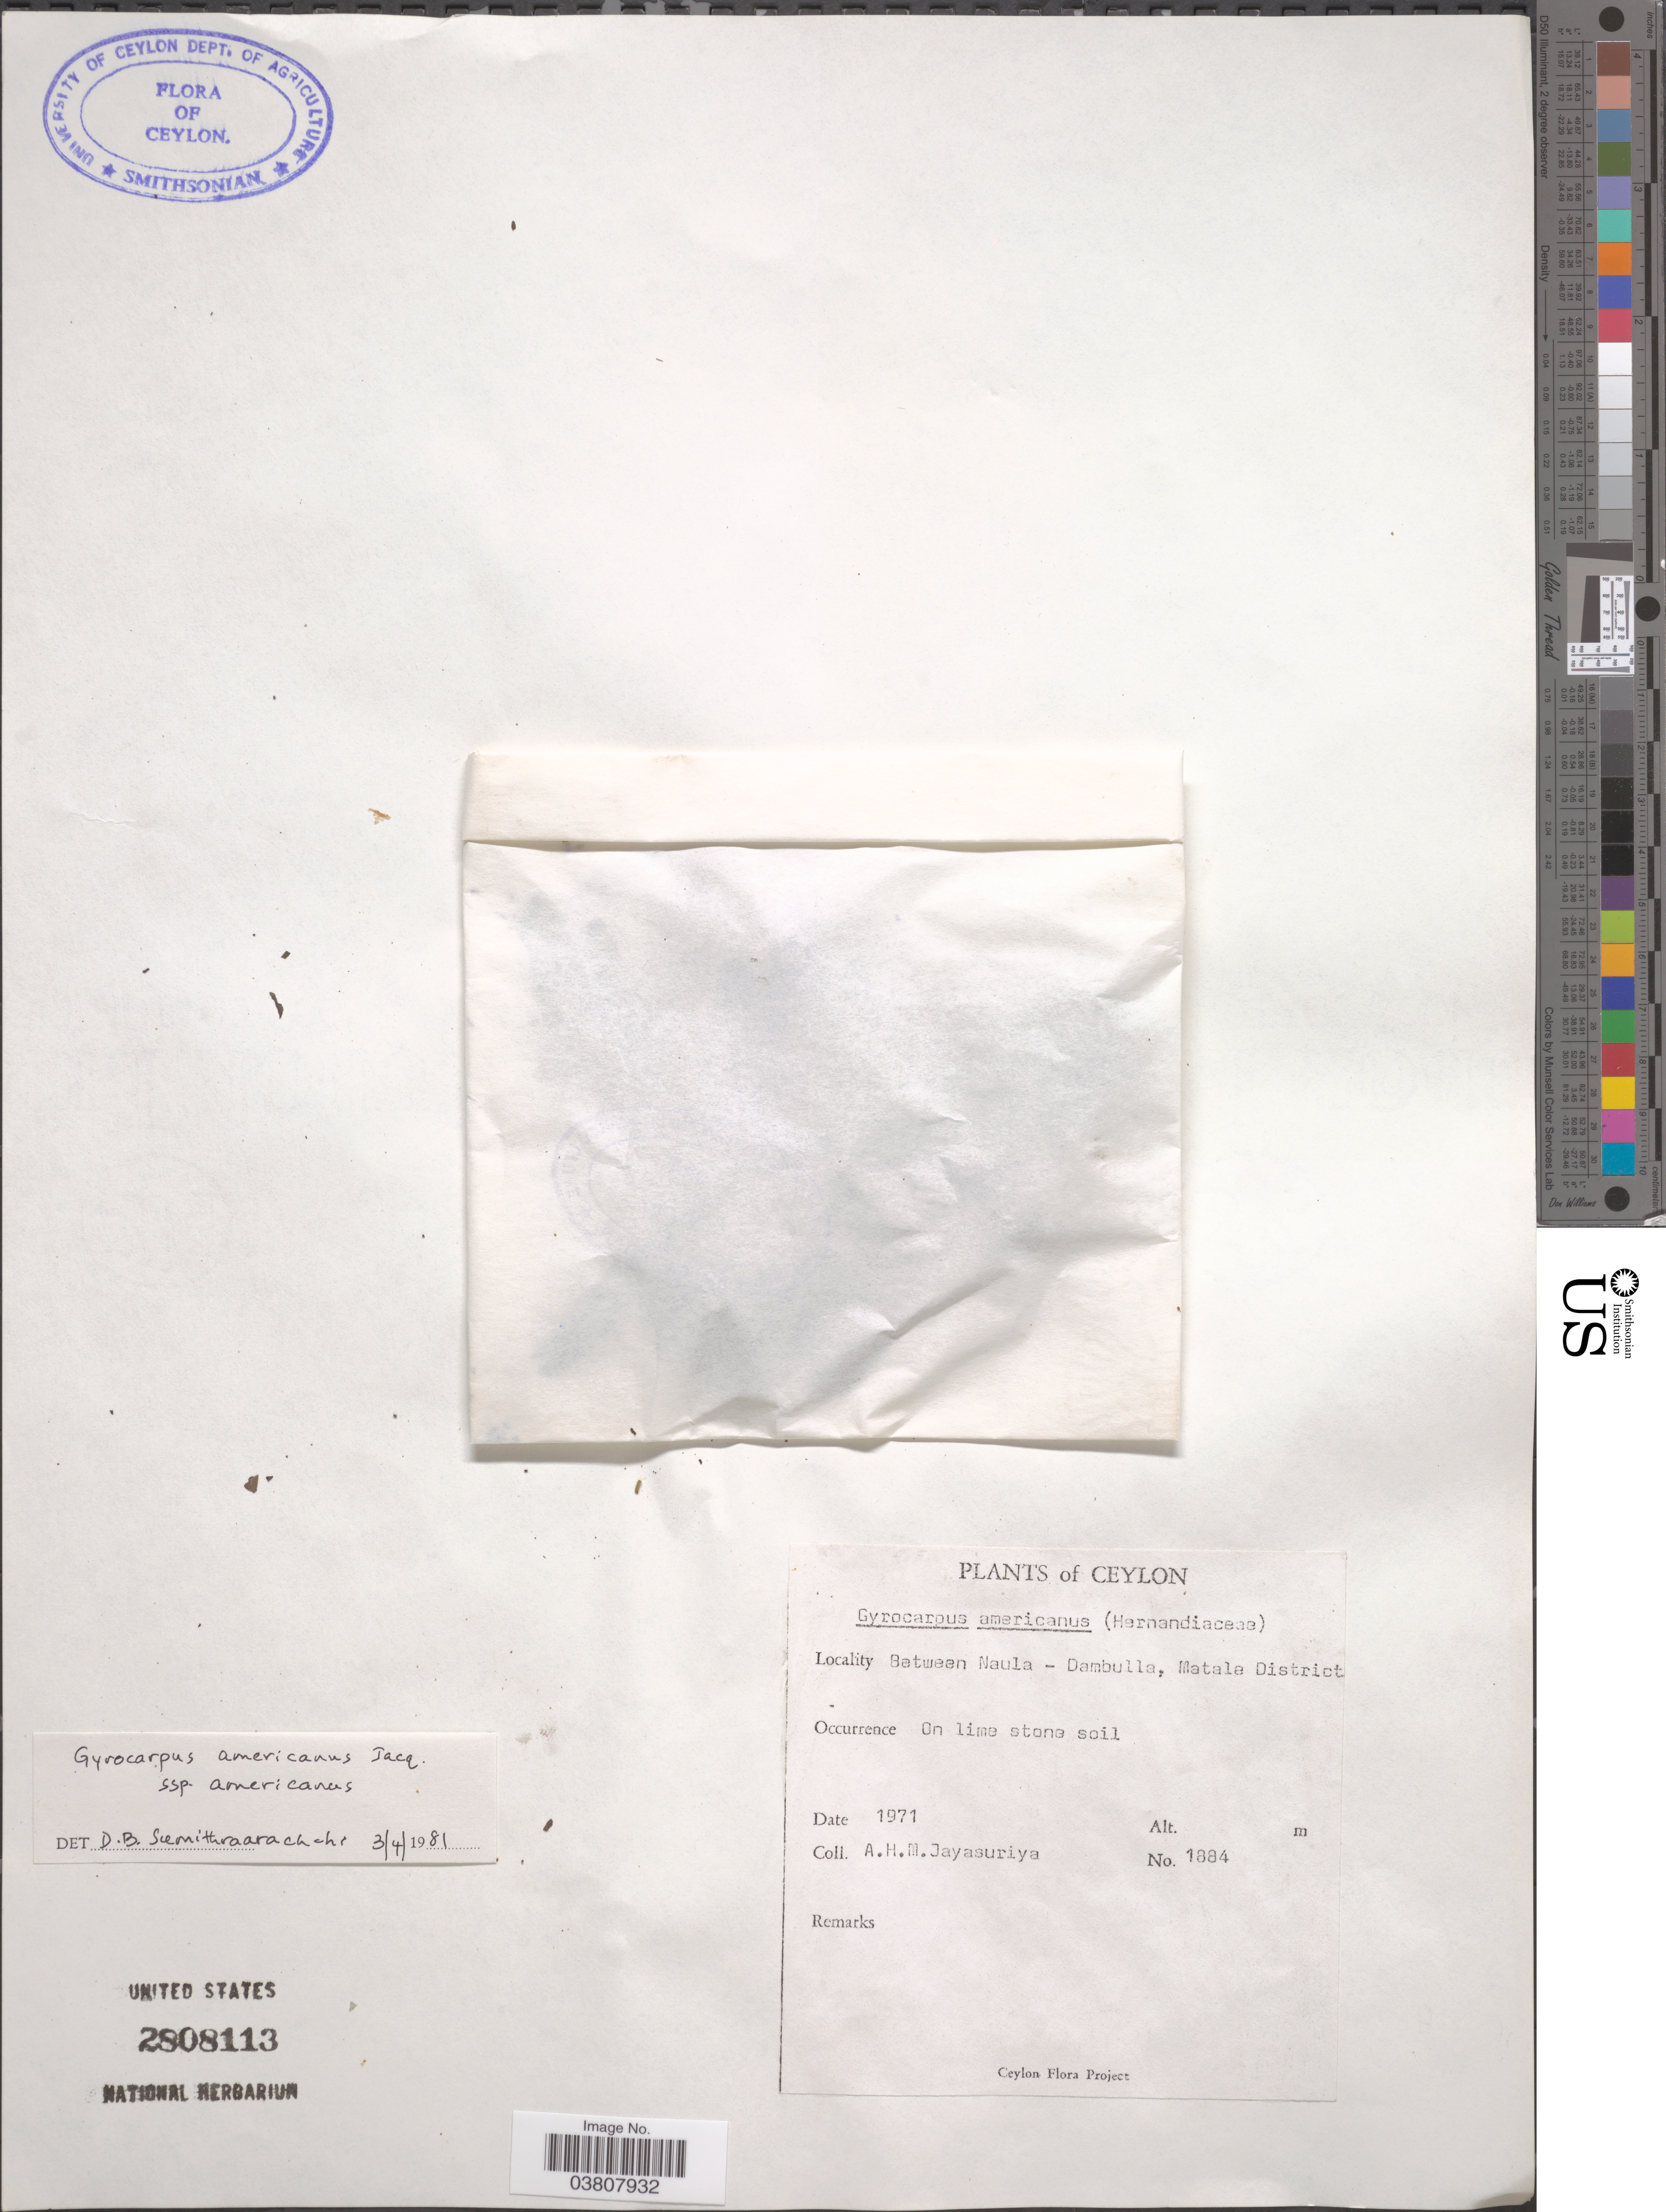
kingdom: Plantae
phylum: Tracheophyta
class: Magnoliopsida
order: Laurales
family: Hernandiaceae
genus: Gyrocarpus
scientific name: Gyrocarpus americanus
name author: Jacq.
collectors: A. H. Jayasuriya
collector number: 1884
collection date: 1971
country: Sri Lanka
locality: Ceylon. Between Naula - Dambulla, Matale District.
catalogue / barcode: US 2808113